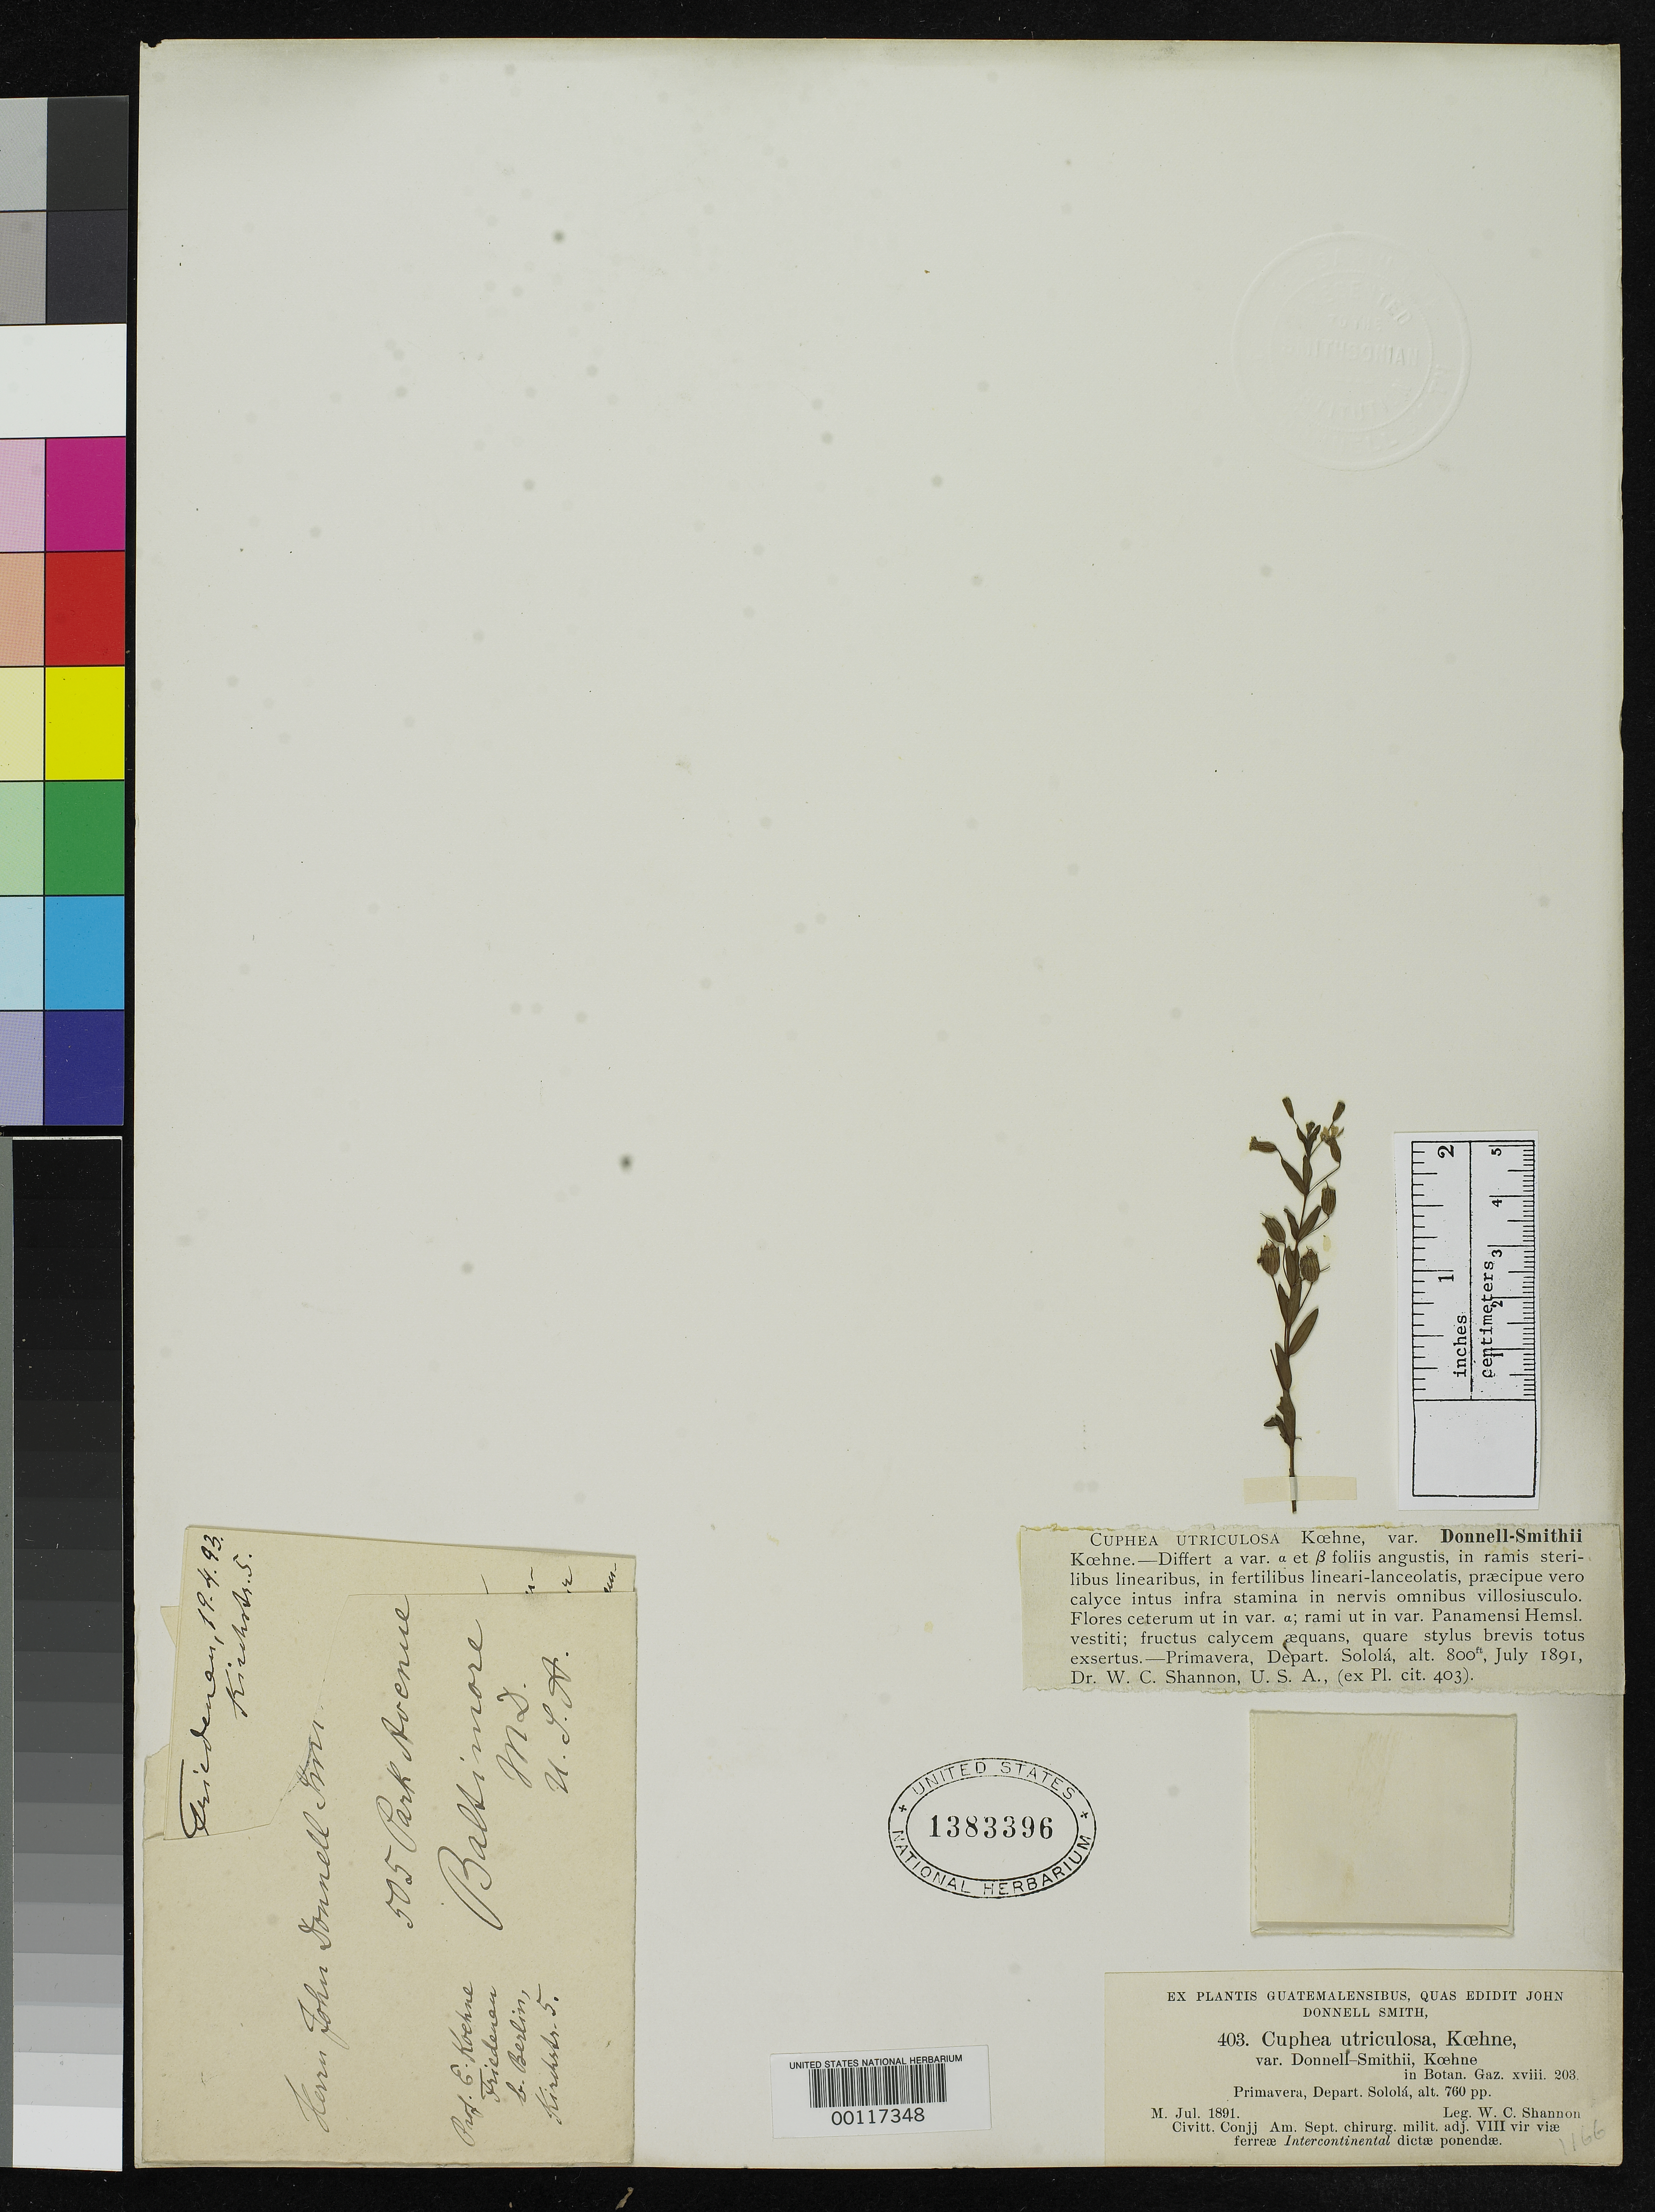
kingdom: Plantae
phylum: Tracheophyta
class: Magnoliopsida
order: Myrtales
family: Lythraceae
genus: Cuphea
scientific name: Cuphea utriculosa var. donnell-smithii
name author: Koehne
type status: Isotype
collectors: W. C. Shannon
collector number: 403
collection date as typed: Jul 1891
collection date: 1891-07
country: Guatemala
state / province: Sololá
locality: Primavera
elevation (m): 232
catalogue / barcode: US 1383396